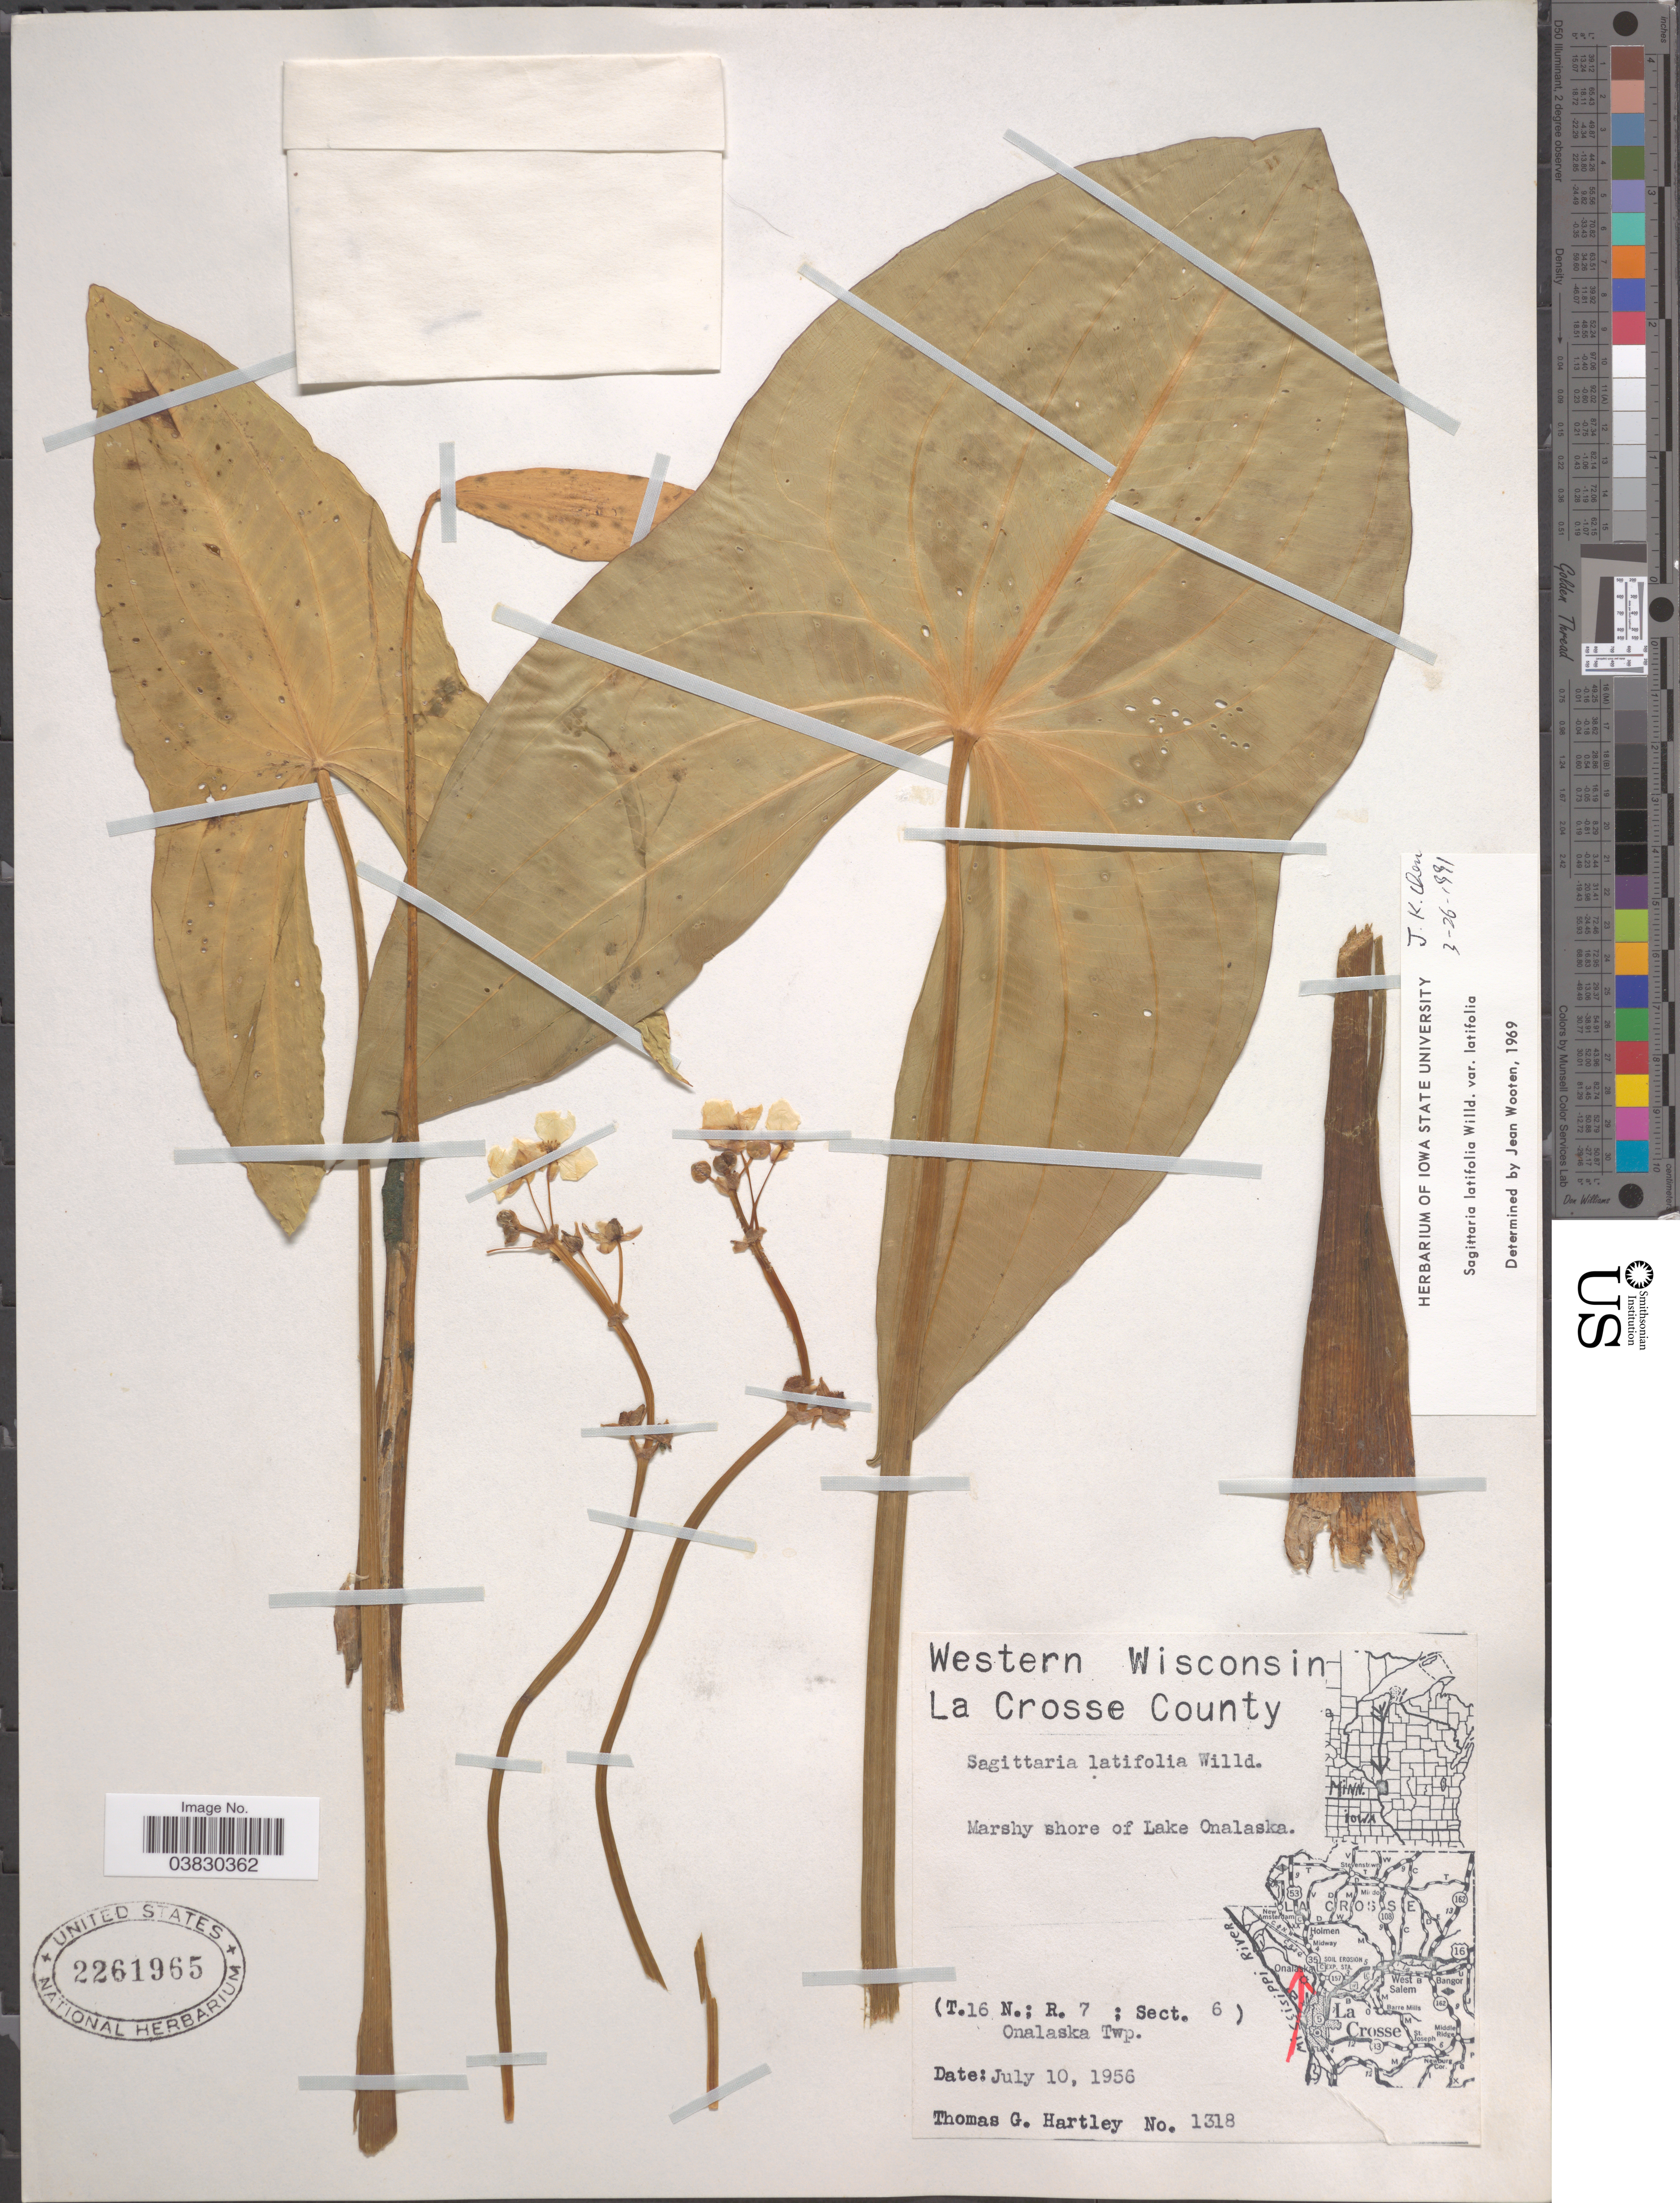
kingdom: Plantae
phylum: Tracheophyta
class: Liliopsida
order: Alismatales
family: Alismataceae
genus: Sagittaria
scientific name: Sagittaria latifolia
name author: Willd.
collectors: T. G. Hartley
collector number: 1318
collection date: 1956-07-10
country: United States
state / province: Wisconsin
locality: Western Wisconsin in La Crosse County. Marshy shore of Lake Onalaska. (T.16 N.; R. 7; Sect. 6) Onalaska Twp.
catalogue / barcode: US 2261965